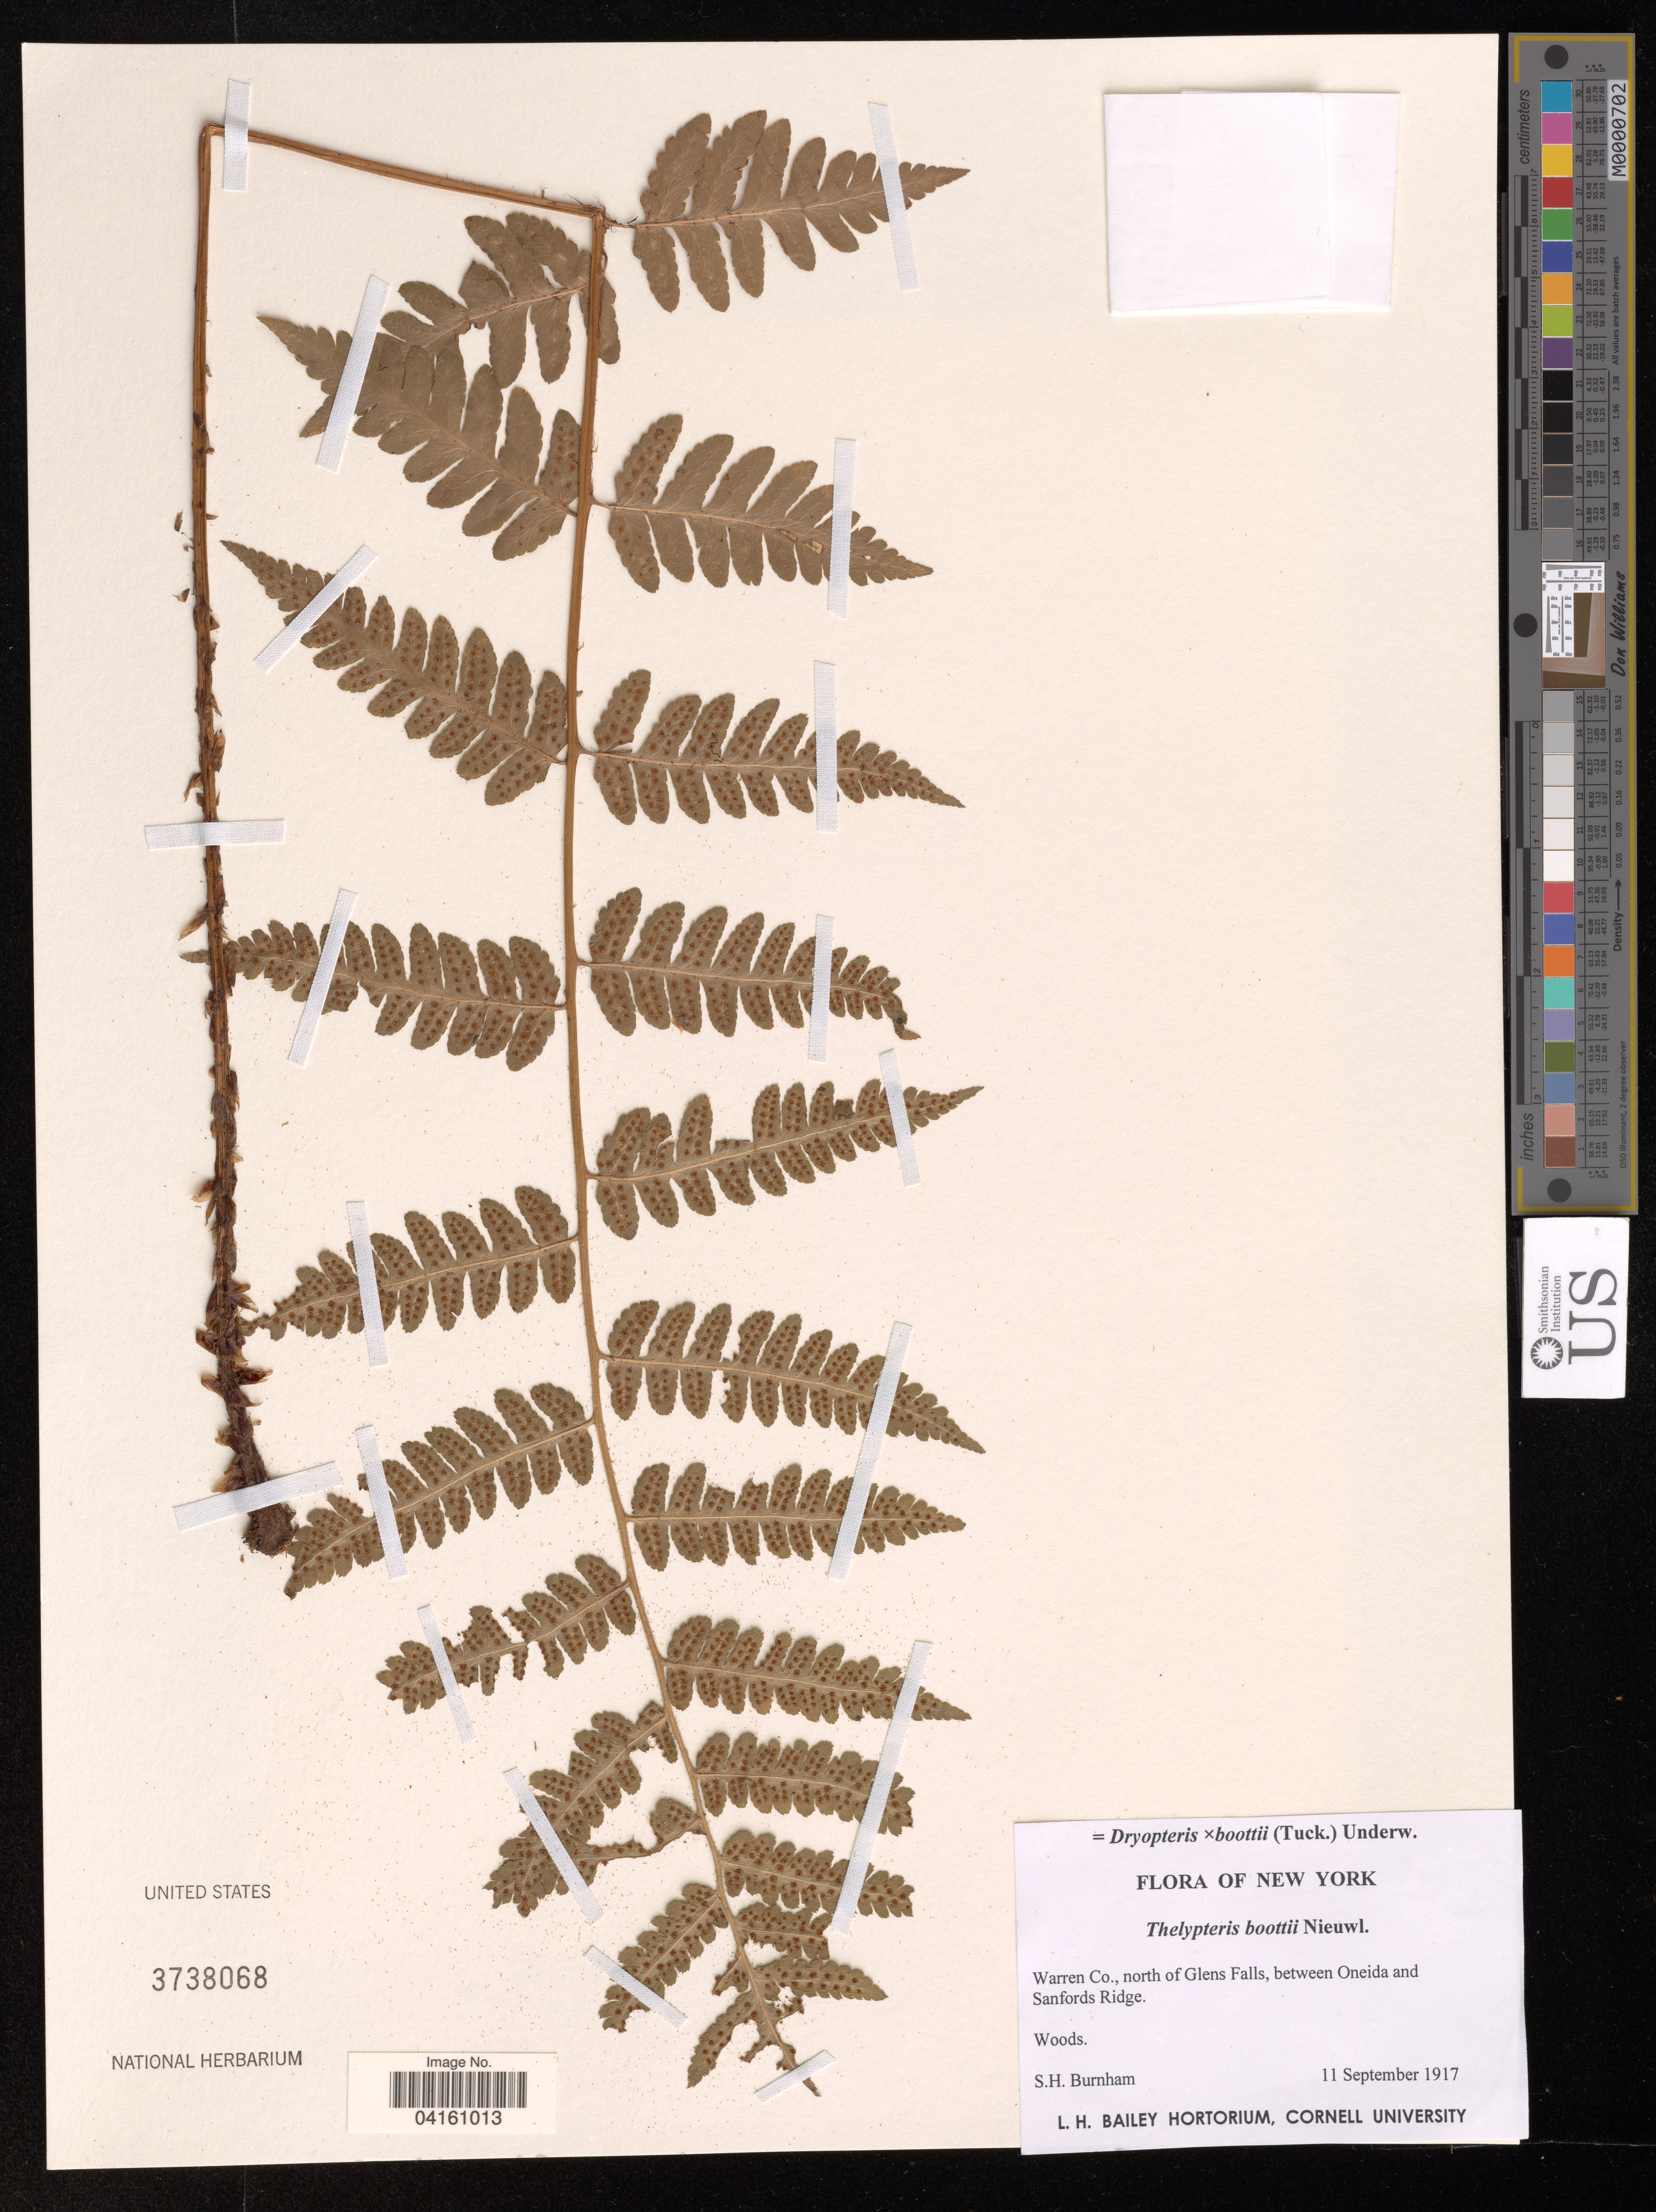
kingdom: Plantae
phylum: Tracheophyta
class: Polypodiopsida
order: Polypodiales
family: Dryopteridaceae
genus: Dryopteris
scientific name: Dryopteris x boottii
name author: Underw.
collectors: S. Burnham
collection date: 1917-09-11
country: United States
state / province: New York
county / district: Warren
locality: Warren Co., north of Glens Falls, between Oneida and Sanfords Ridge.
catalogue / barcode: US 3738068